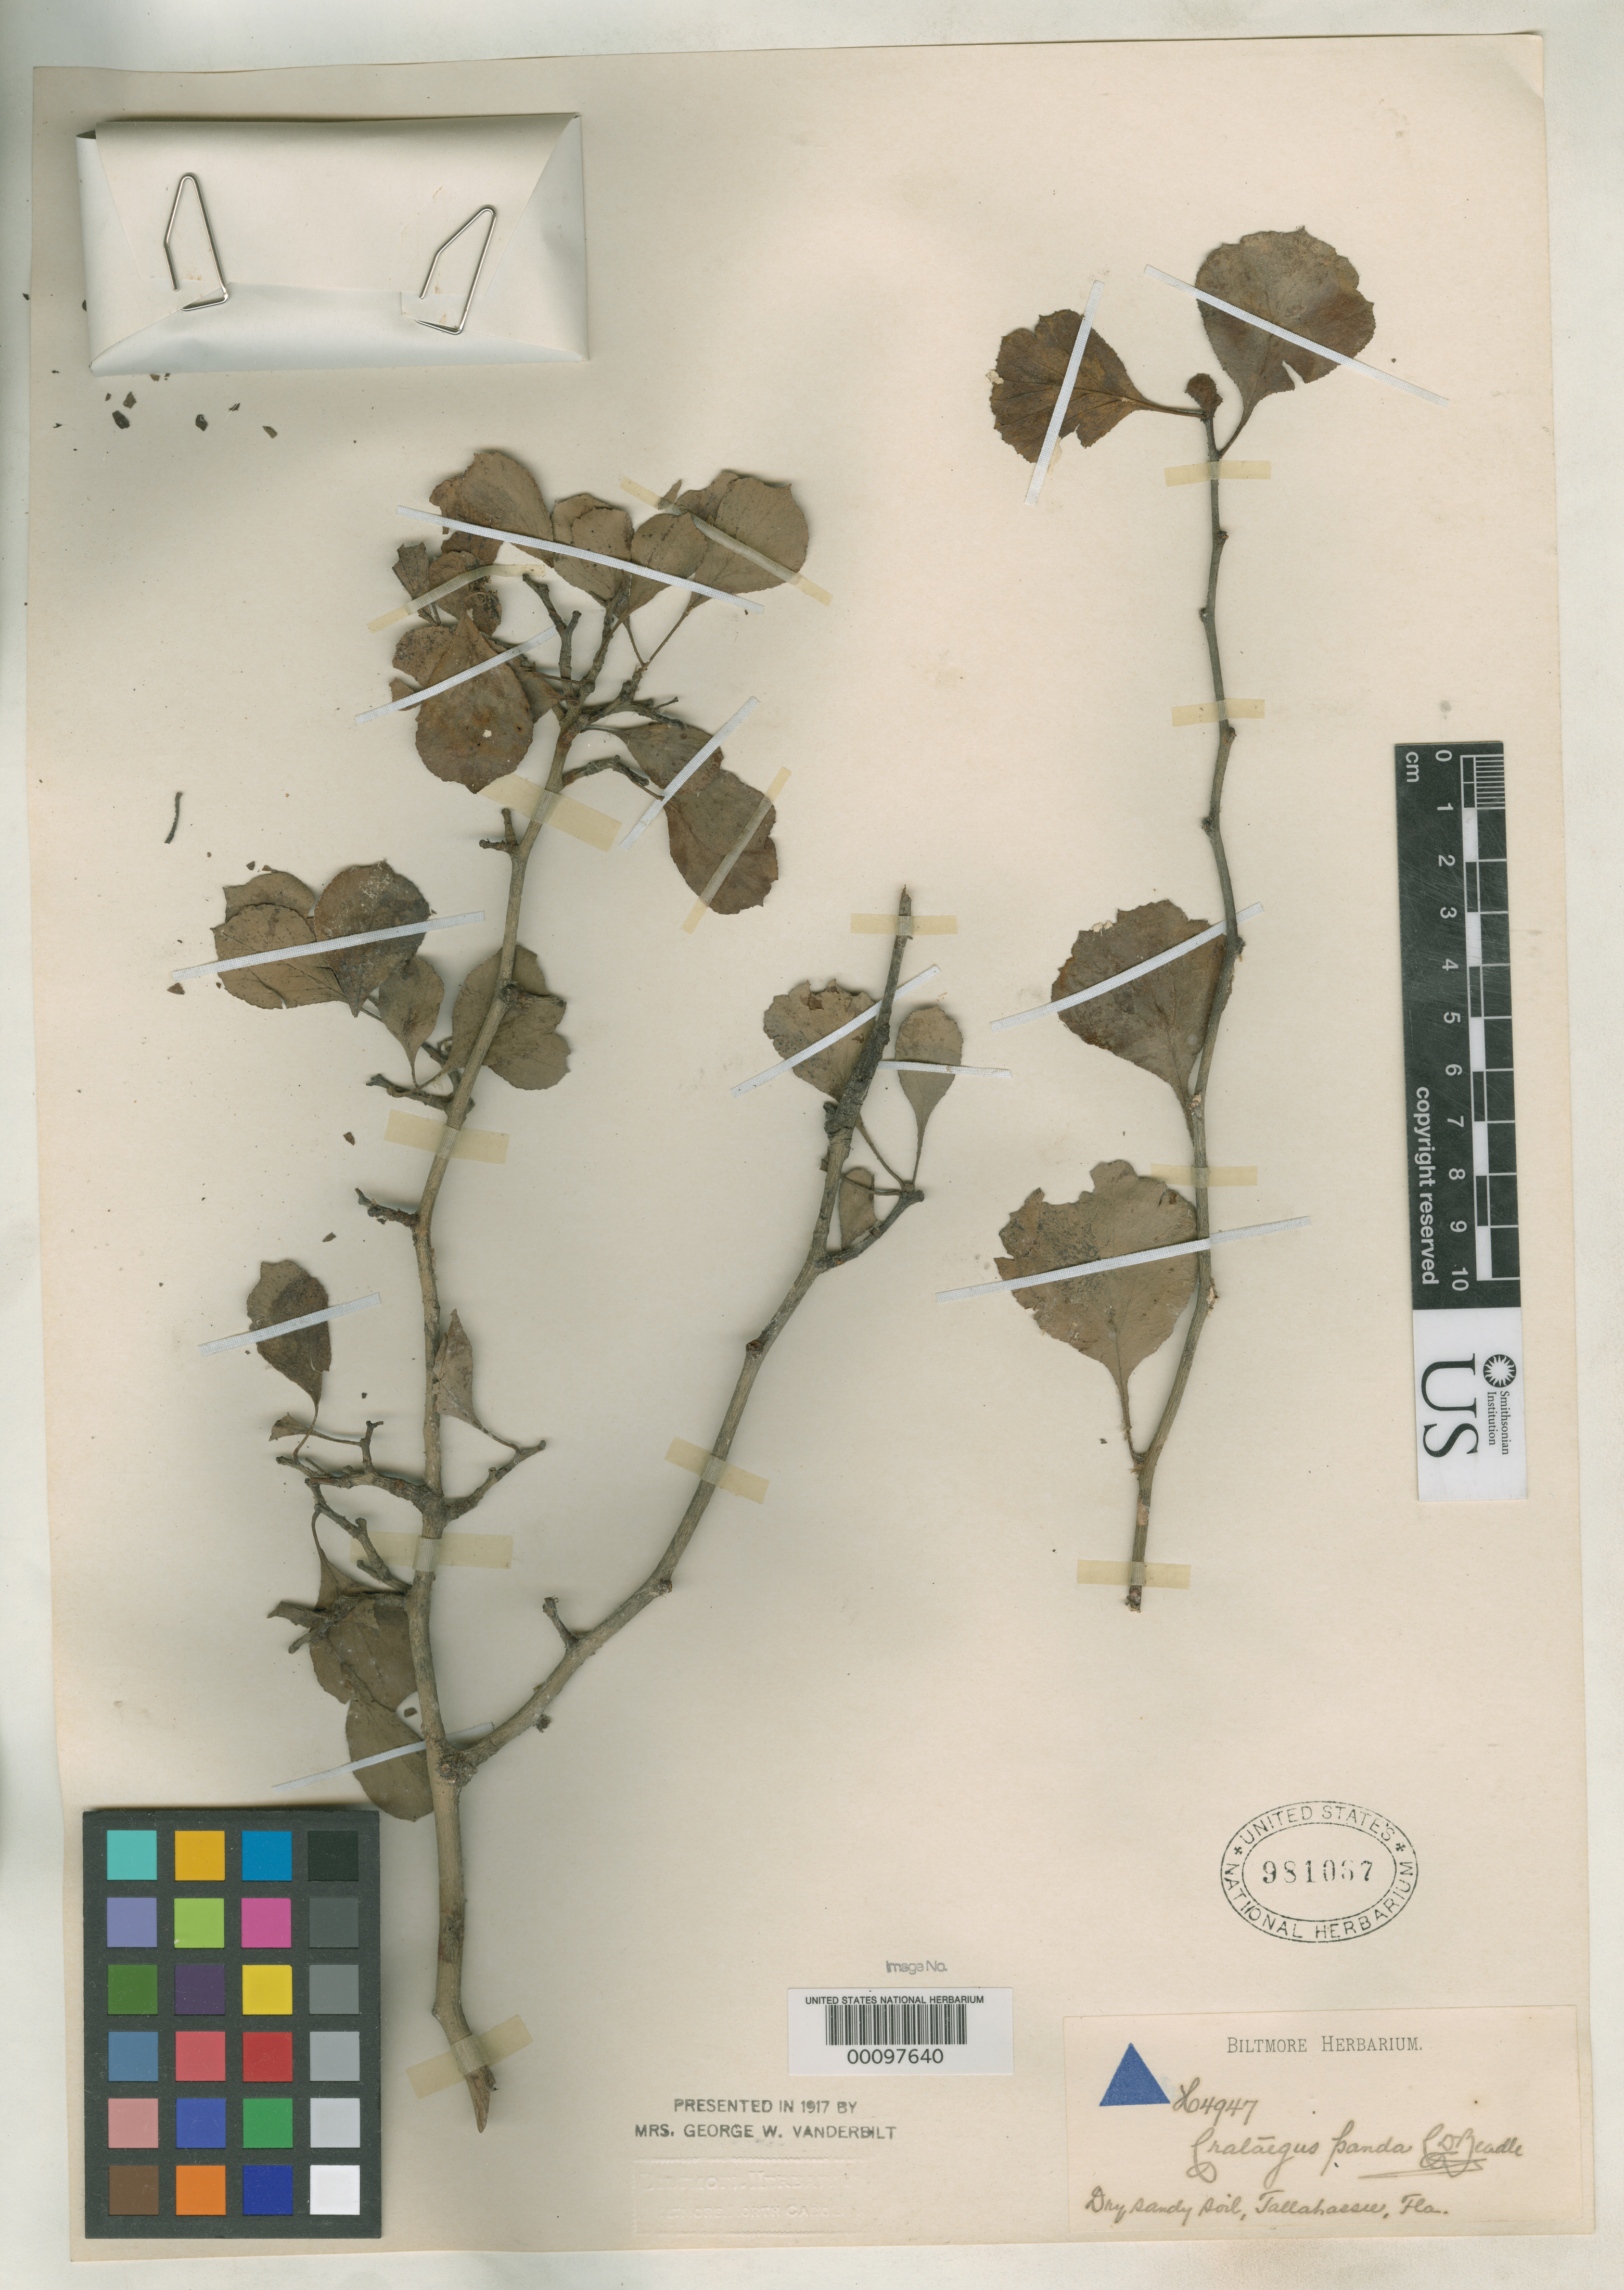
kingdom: Plantae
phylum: Tracheophyta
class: Magnoliopsida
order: Rosales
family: Rosaceae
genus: Crataegus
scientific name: Crataegus panda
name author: Beadle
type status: Syntype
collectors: ex herb. Biltmore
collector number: H 4947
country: United States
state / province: Florida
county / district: Leon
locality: Tallahassee.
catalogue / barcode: US 981067